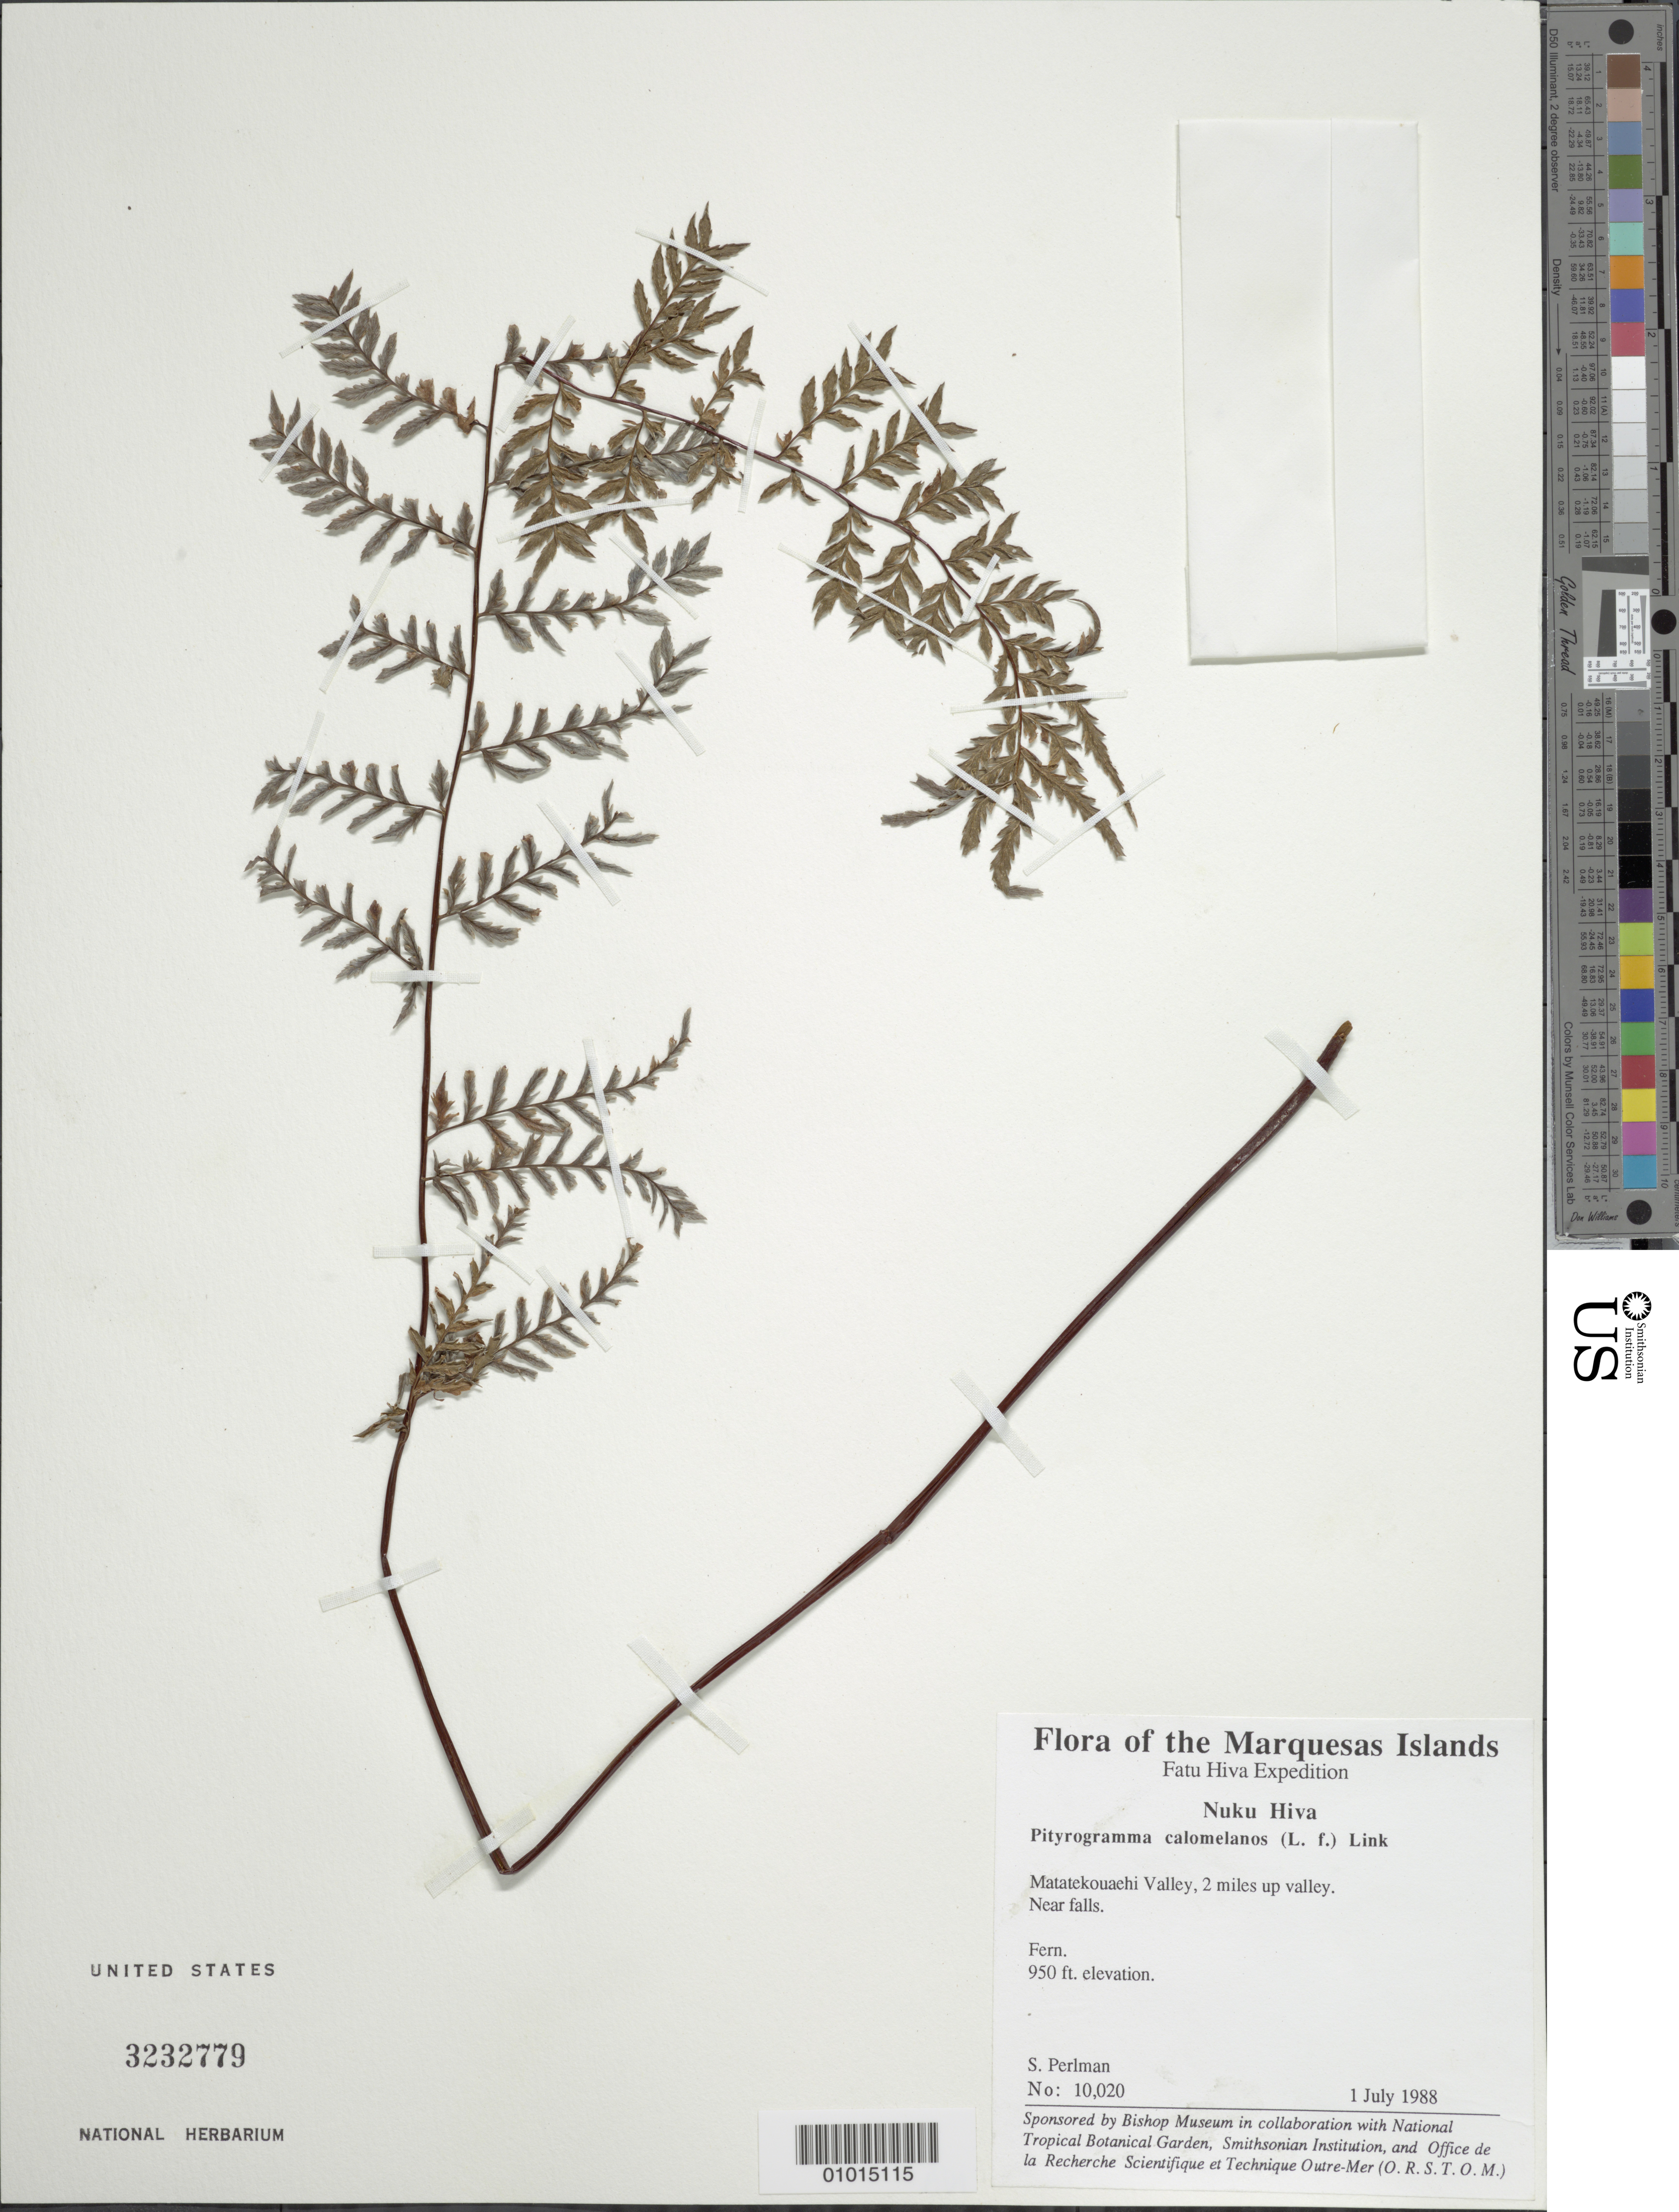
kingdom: Plantae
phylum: Tracheophyta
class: Polypodiopsida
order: Polypodiales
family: Pteridaceae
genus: Pityrogramma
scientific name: Pityrogramma calomelanos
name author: (L.) Link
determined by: Wood, Kenneth R.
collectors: S. P. Perlman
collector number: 10020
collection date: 1988-07-01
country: French Polynesia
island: Nuku Hiva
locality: Matatekouaehi Valley, 2 miles up valley, near falls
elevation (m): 290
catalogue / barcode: US 3232779